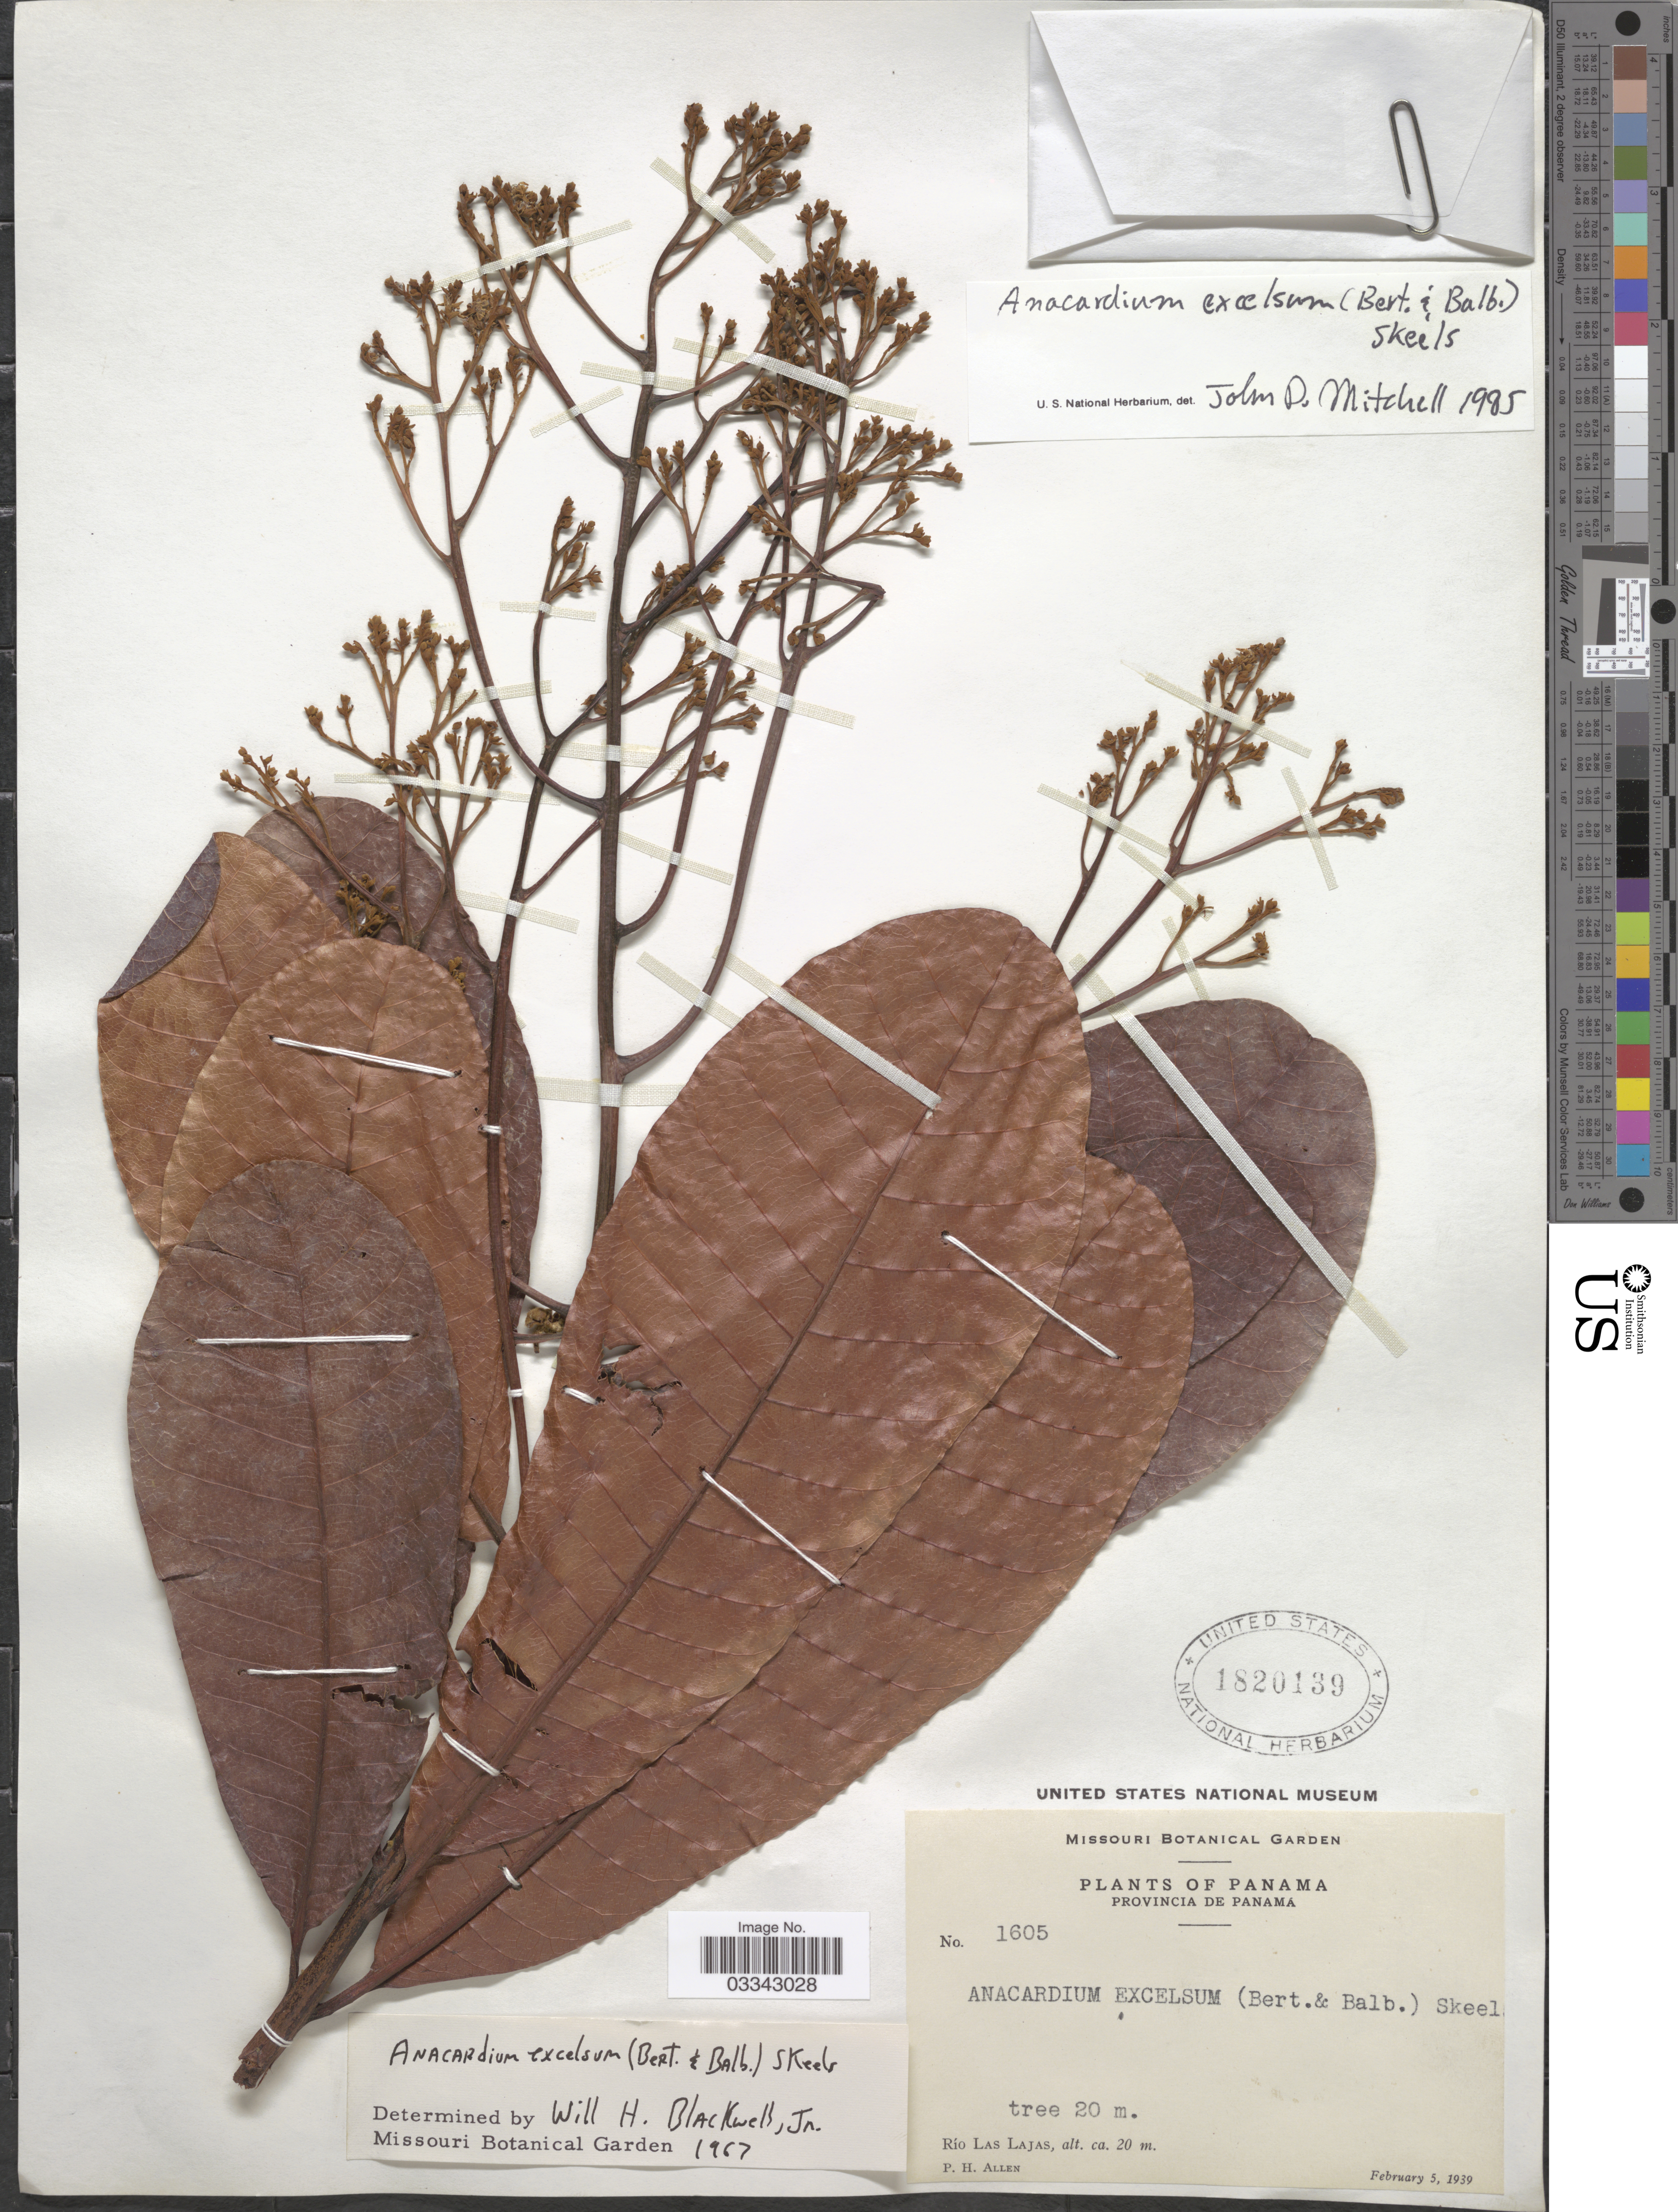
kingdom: Plantae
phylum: Tracheophyta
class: Magnoliopsida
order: Sapindales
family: Anacardiaceae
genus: Anacardium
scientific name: Anacardium excelsum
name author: (Kunth) Skeels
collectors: P. H. Allen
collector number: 1605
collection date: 1939-02-05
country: Panama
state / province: Panamá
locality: Río Las Lajas.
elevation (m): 20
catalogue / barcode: US 1820139